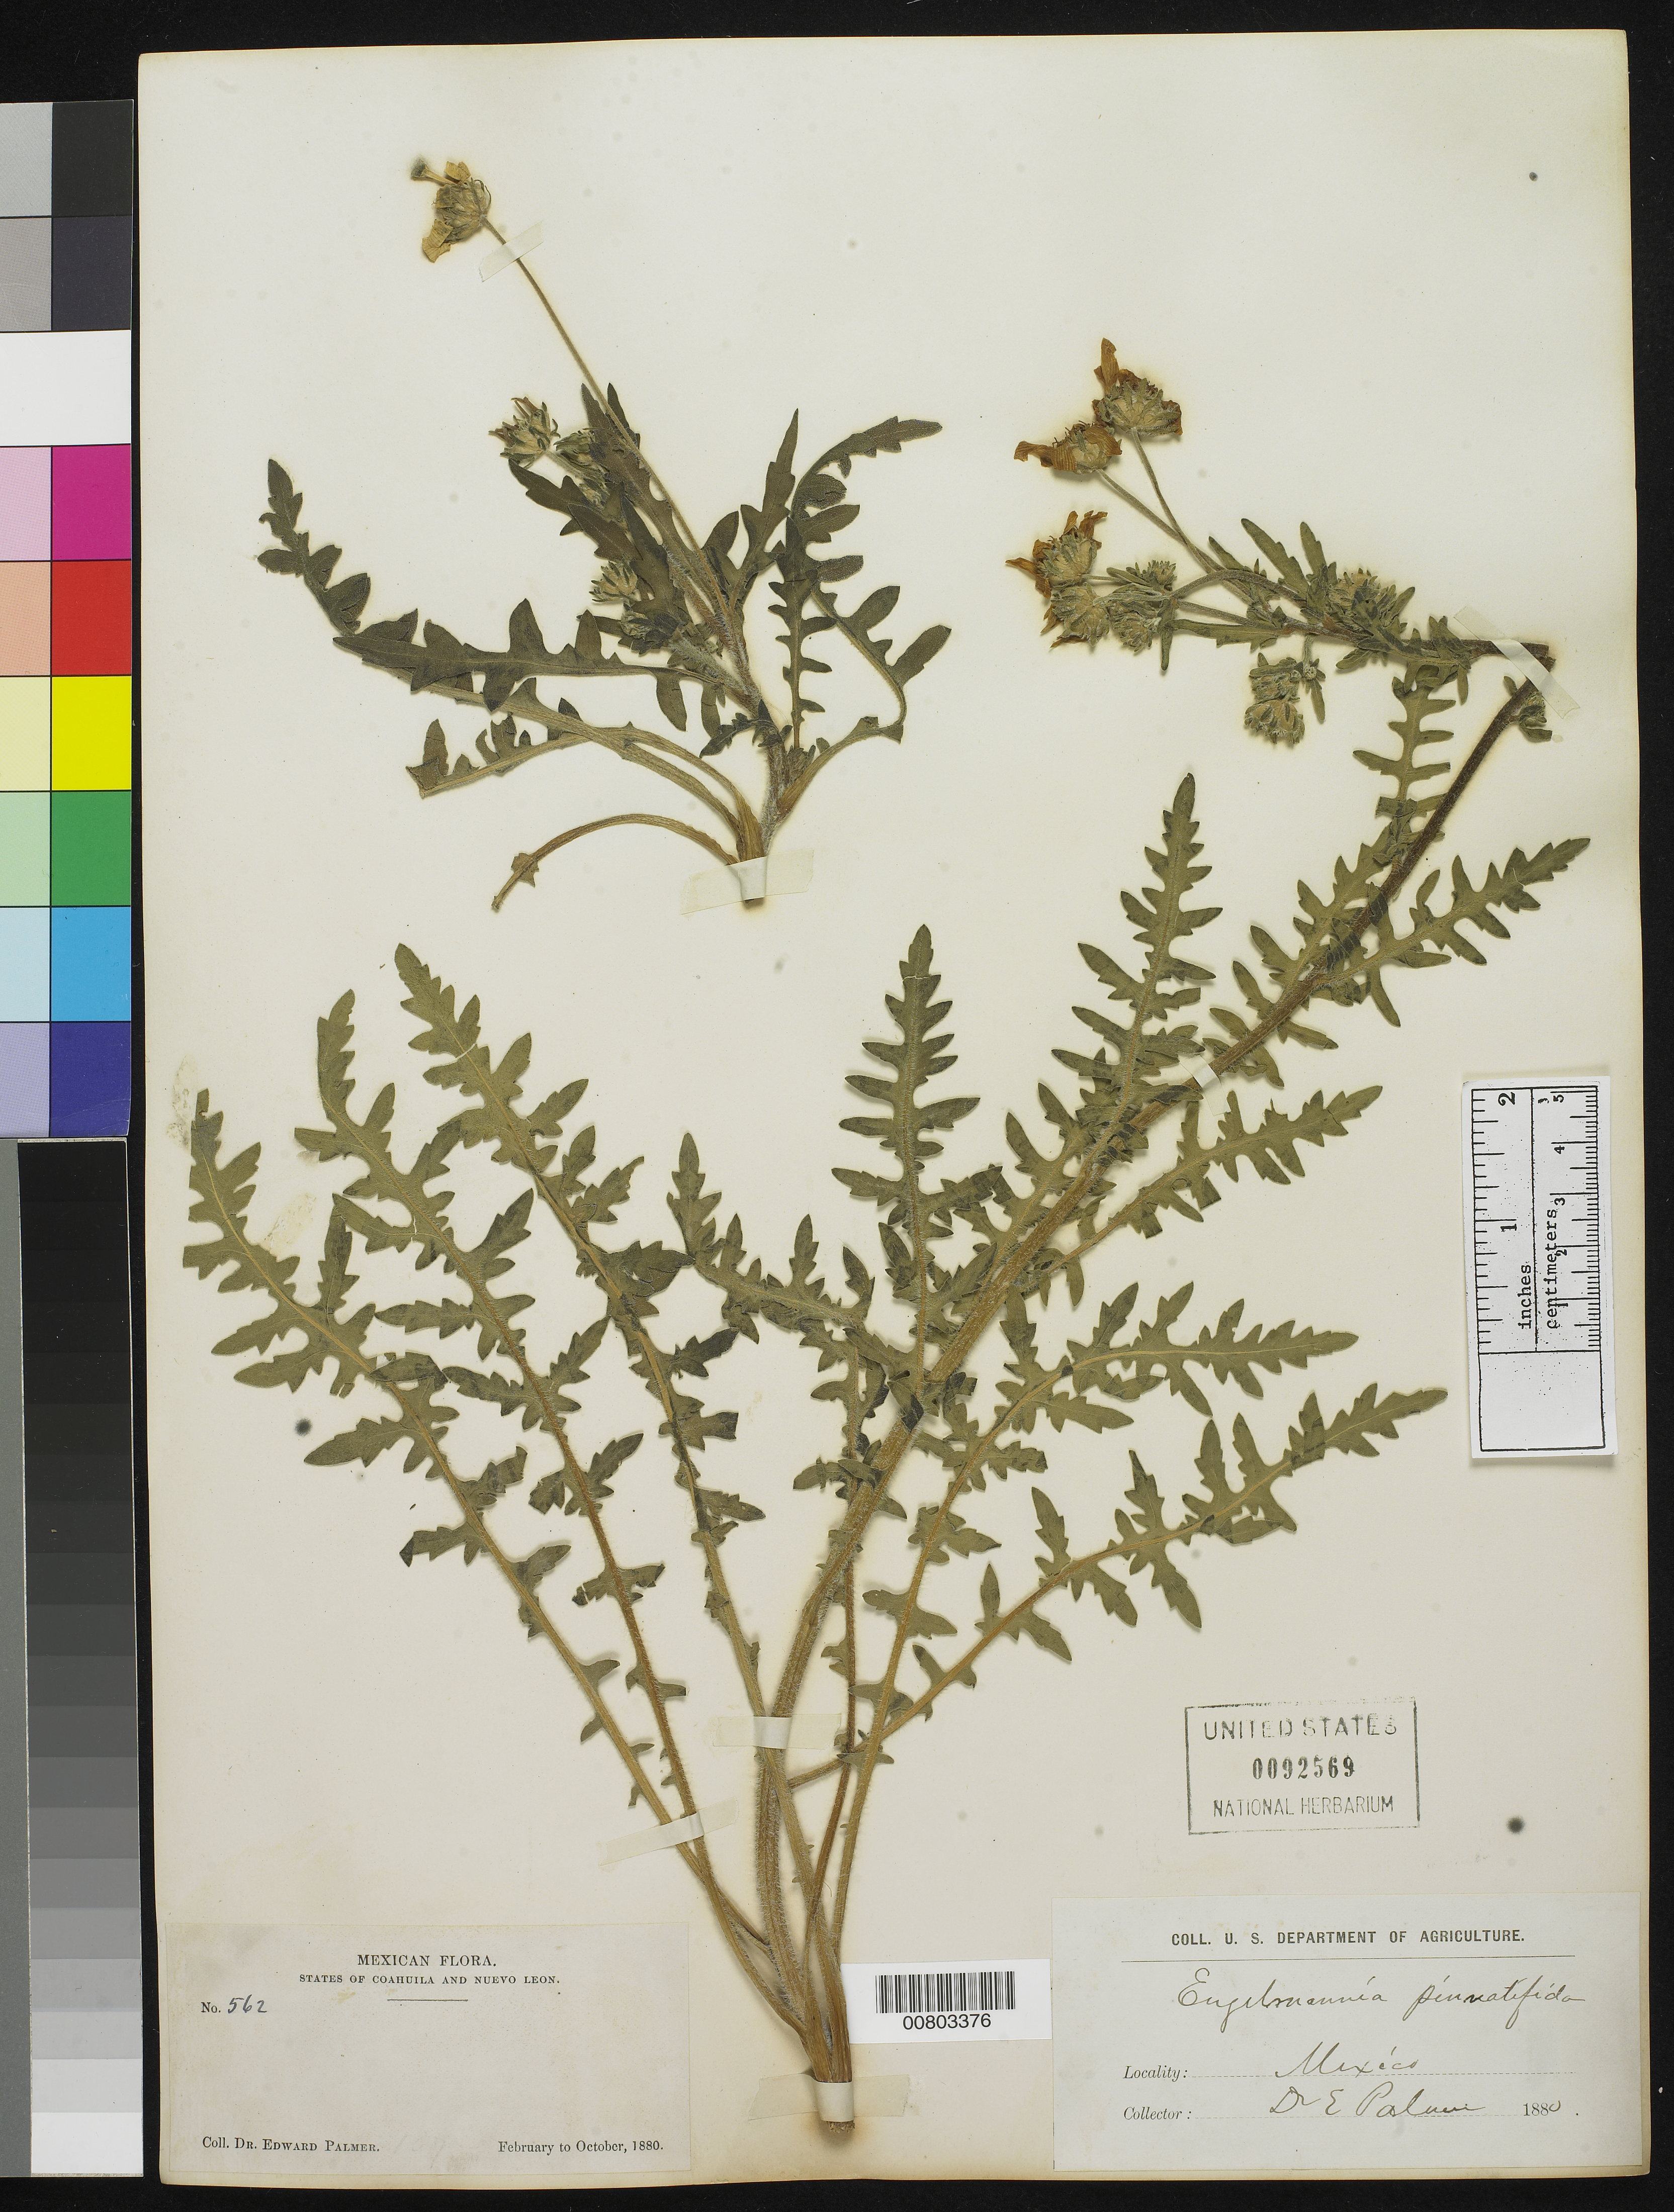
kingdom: Plantae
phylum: Tracheophyta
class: Magnoliopsida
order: Asterales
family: Asteraceae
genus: Engelmannia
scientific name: Engelmannia pinnatifida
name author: Torr. & A. Gray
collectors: E. Palmer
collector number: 562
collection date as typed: Feb 1880 to -- Oct 1880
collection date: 1880-02/1880-10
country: Mexico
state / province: Coahuila / Nuevo León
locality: States of Coahuila and Nuevo León.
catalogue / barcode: US 92569